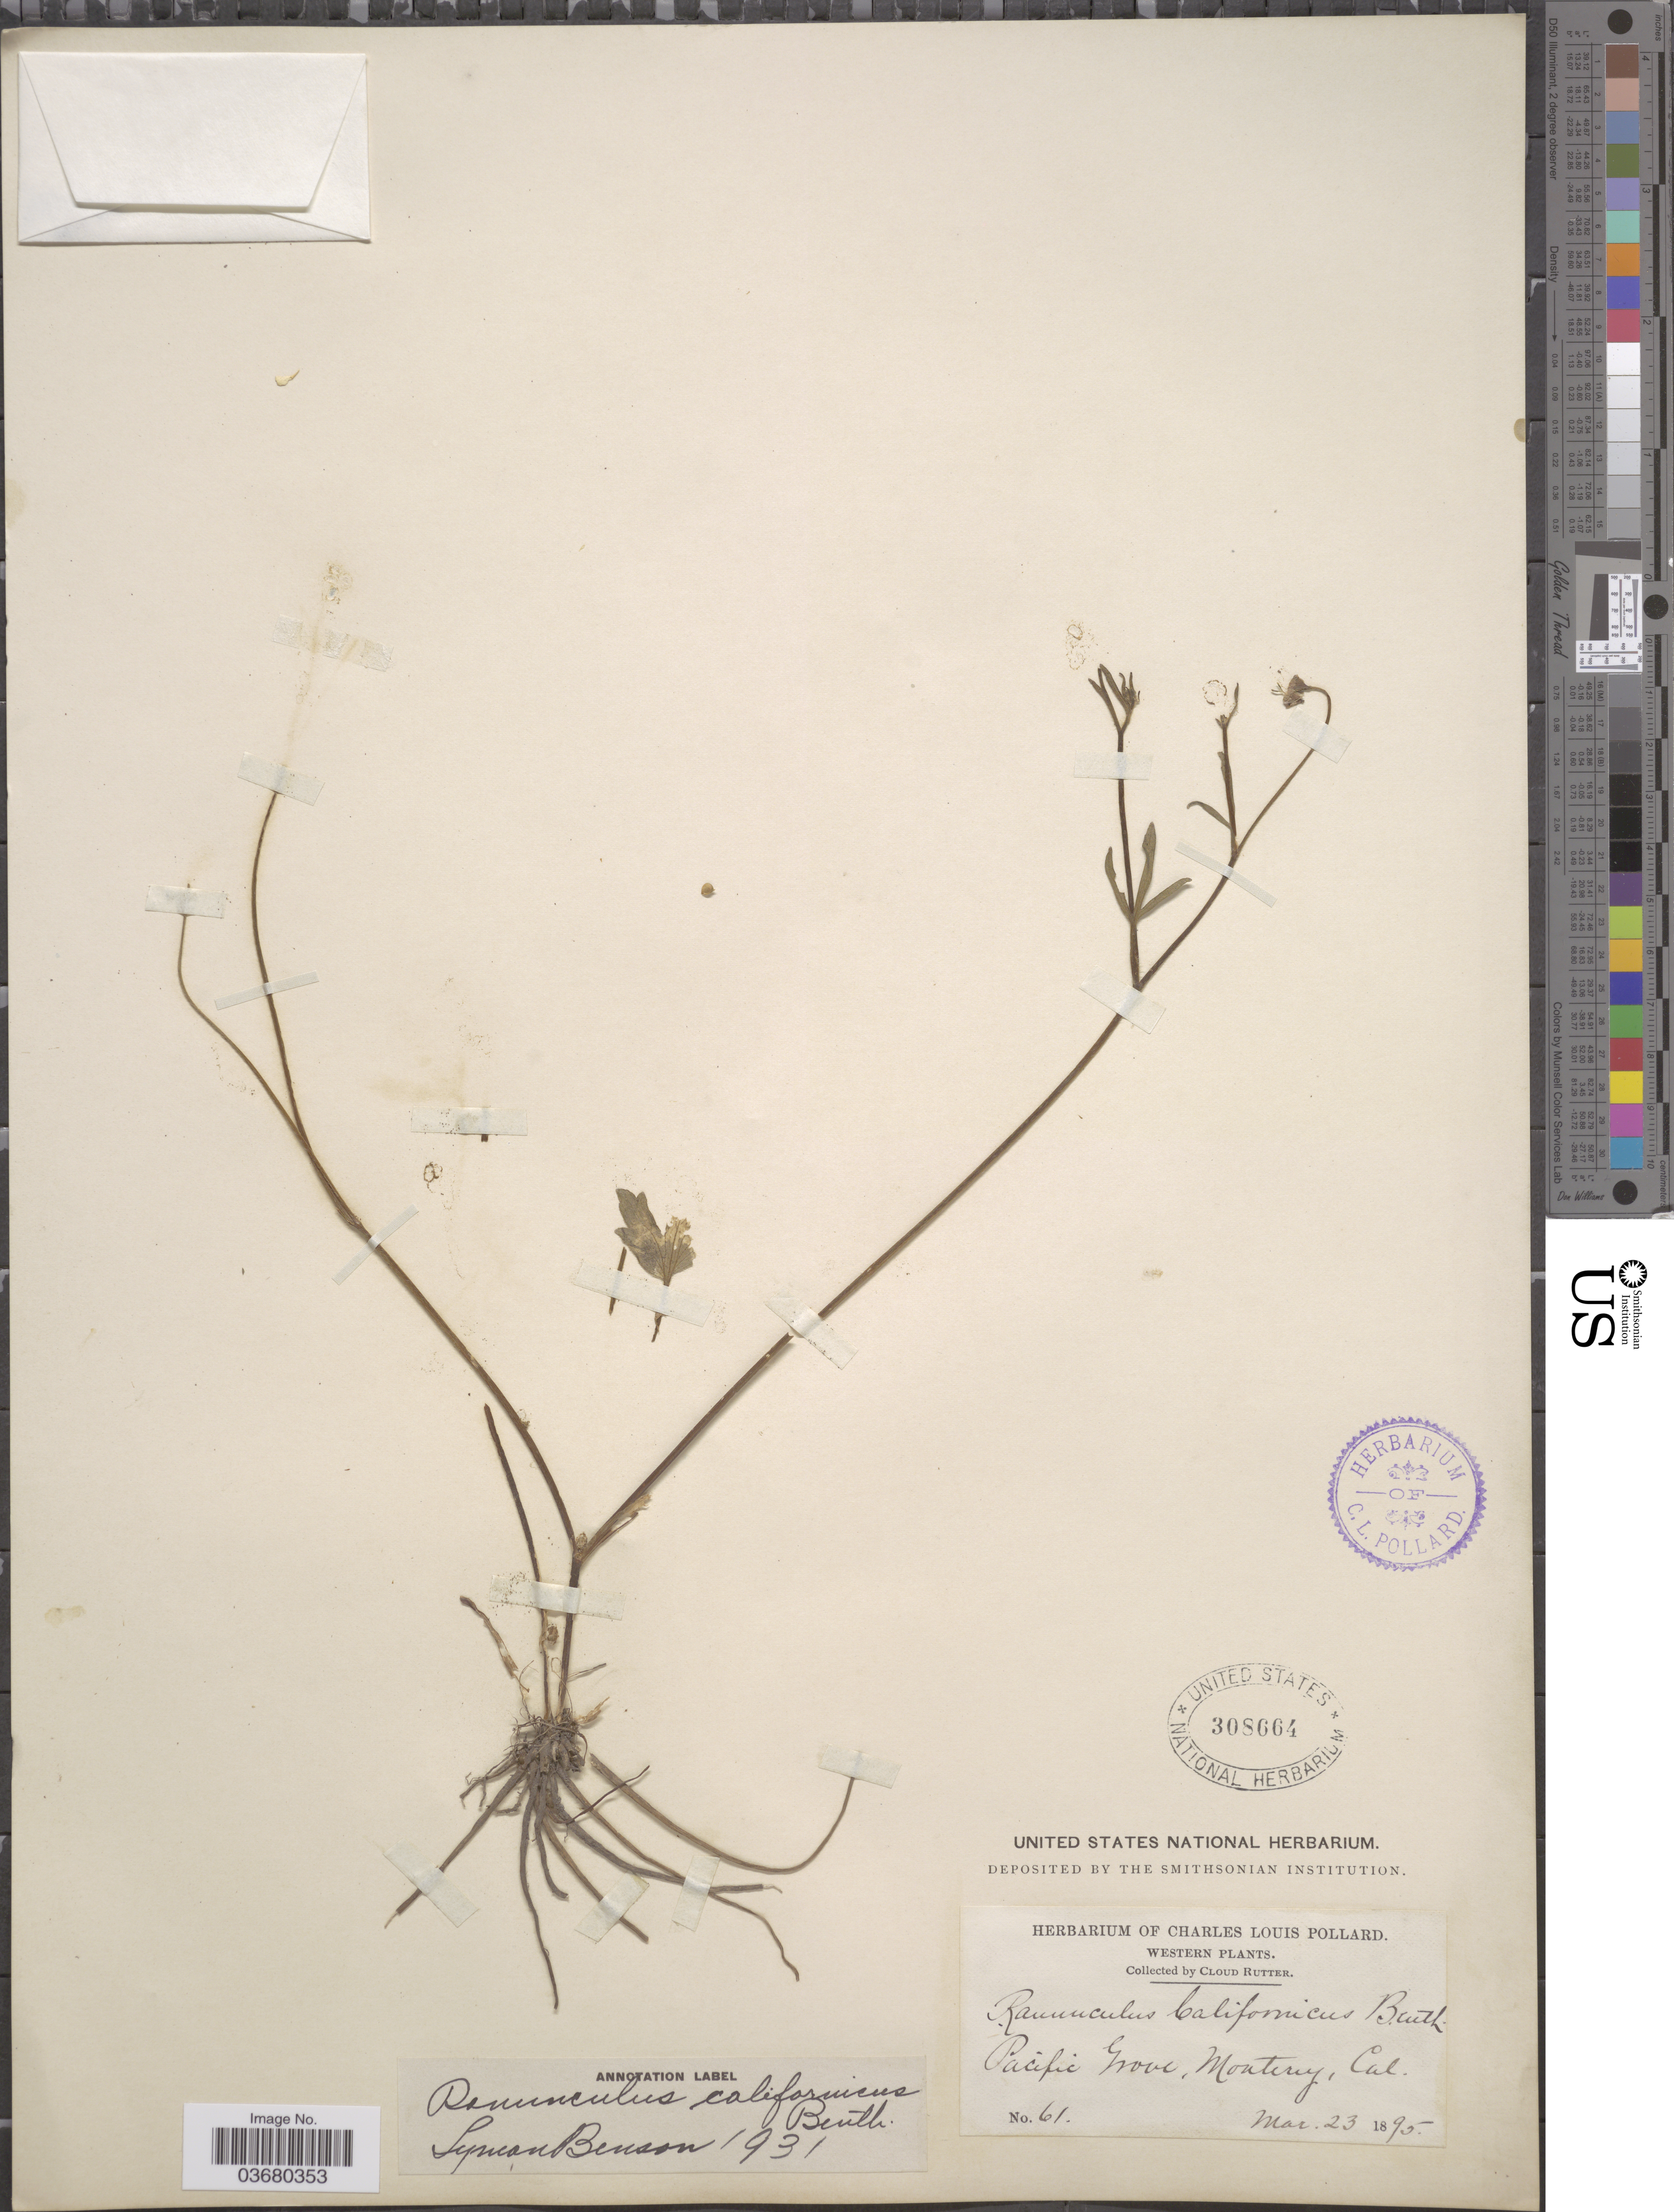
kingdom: Plantae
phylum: Tracheophyta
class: Magnoliopsida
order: Ranunculales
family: Ranunculaceae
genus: Ranunculus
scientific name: Ranunculus californicus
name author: Benth.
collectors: C. Rutter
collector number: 61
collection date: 1895-03-23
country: United States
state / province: California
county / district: Monterey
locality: Western. Pacific Grove, Monterey.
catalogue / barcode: US 308664